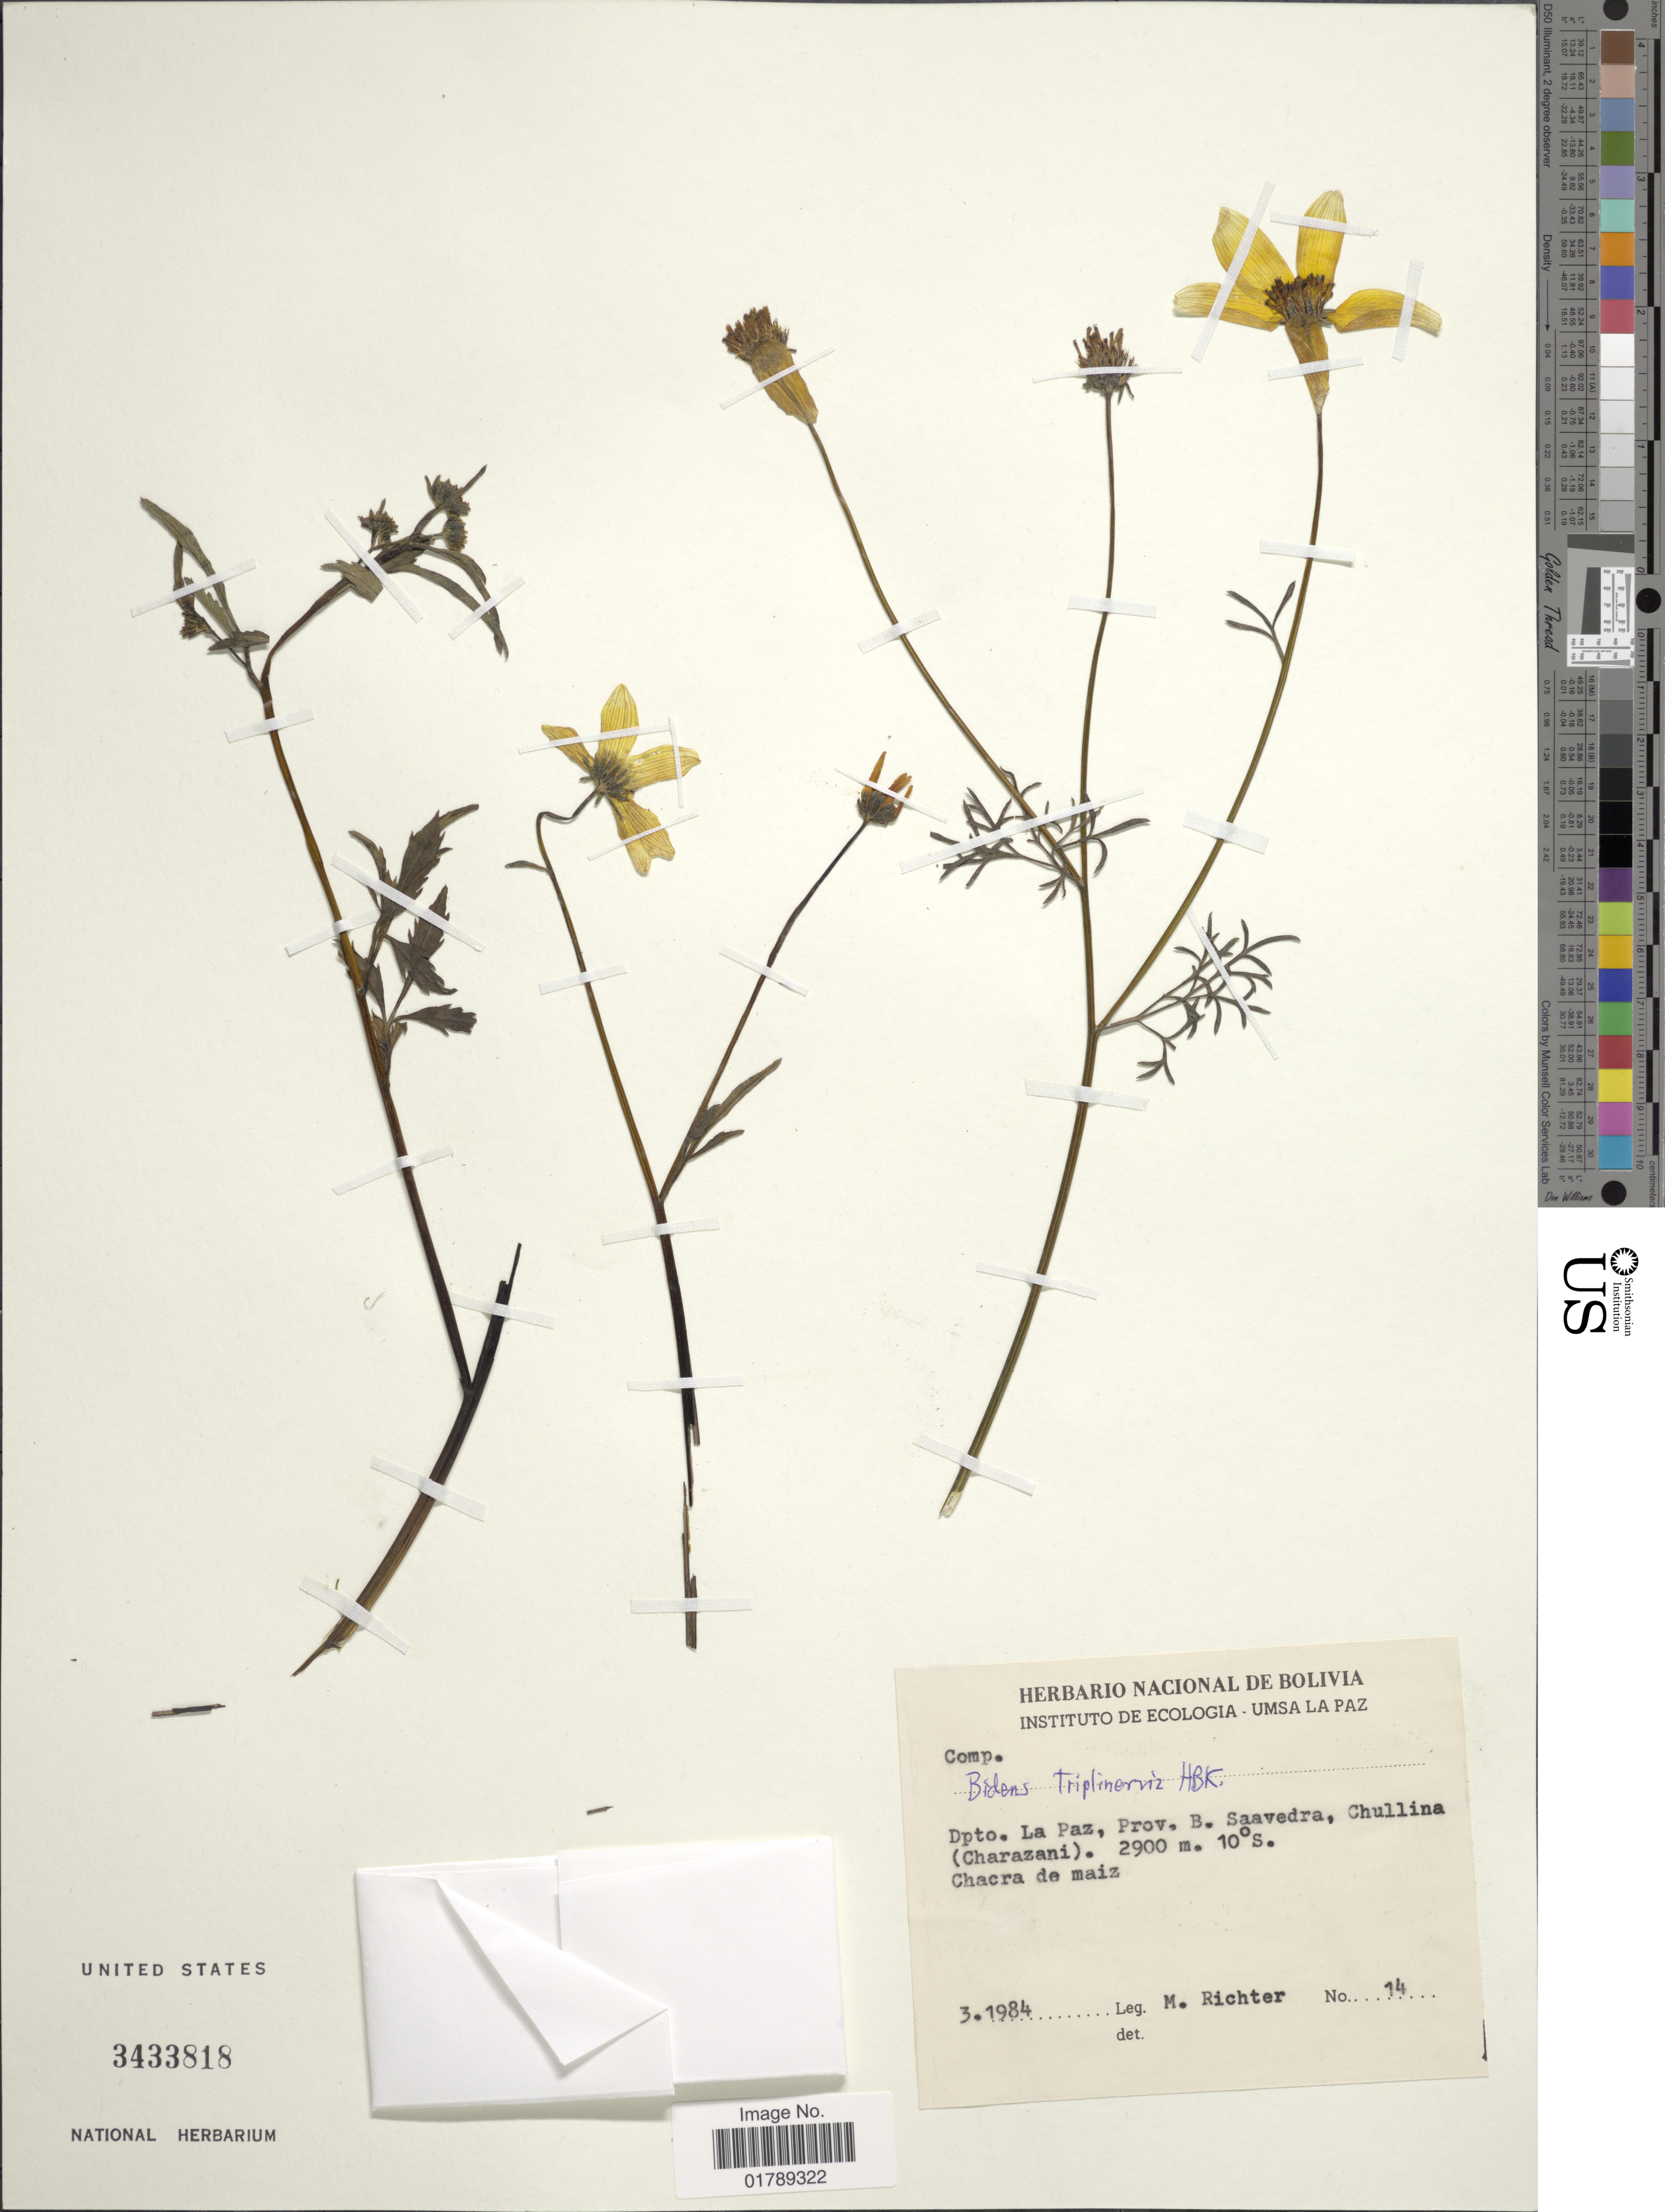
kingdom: Plantae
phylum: Tracheophyta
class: Magnoliopsida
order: Asterales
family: Asteraceae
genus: Bidens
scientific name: Bidens triplinervia var. macrantha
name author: (Wedd.) Sherff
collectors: M. Richter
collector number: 14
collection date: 1984-03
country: Bolivia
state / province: La Paz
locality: Prov. B. Saavedra, Chullina (Charazani), Chacra de maiz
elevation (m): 2900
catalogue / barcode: US 3433818